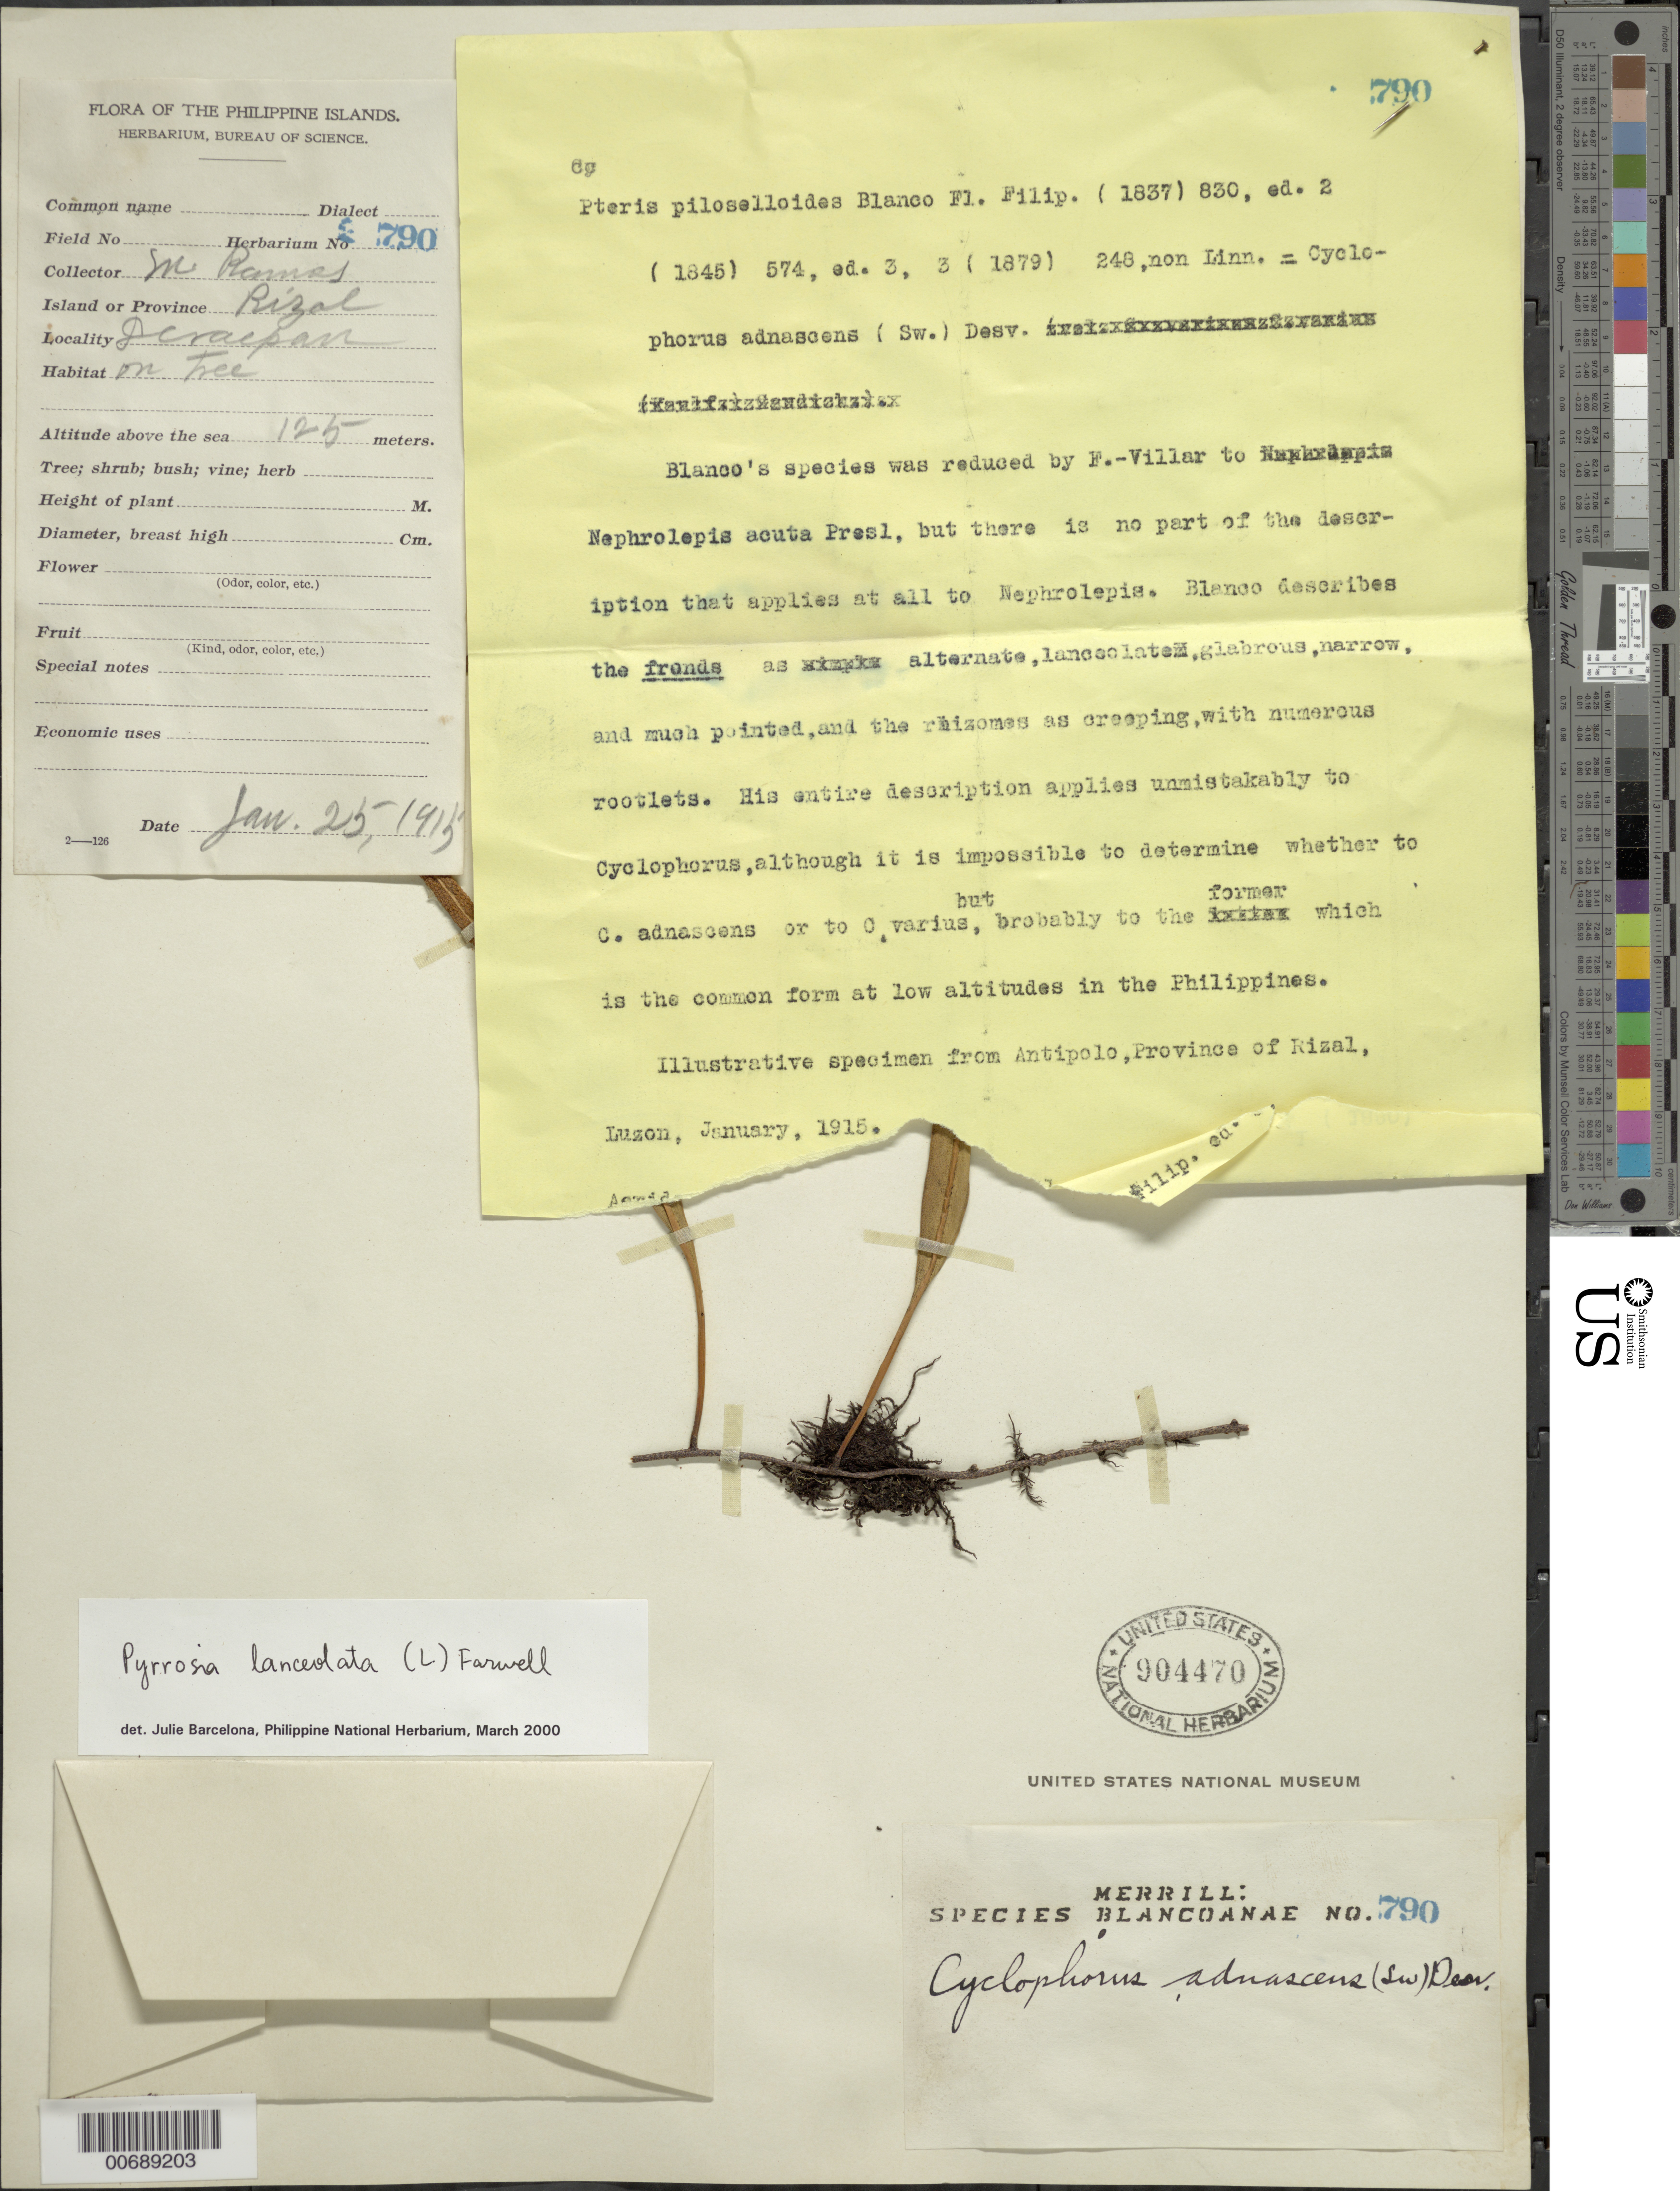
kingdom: Plantae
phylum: Tracheophyta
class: Polypodiopsida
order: Polypodiales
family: Polypodiaceae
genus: Pyrrosia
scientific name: Pyrrosia lanceolata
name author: (L.) Farw.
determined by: Barcelona, J.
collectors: M. Ramos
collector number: Sp. Blancoan. 0790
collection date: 1915-01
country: Philippines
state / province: Calabarzon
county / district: Rizal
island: Luzon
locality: Deralpan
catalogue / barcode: US 904470